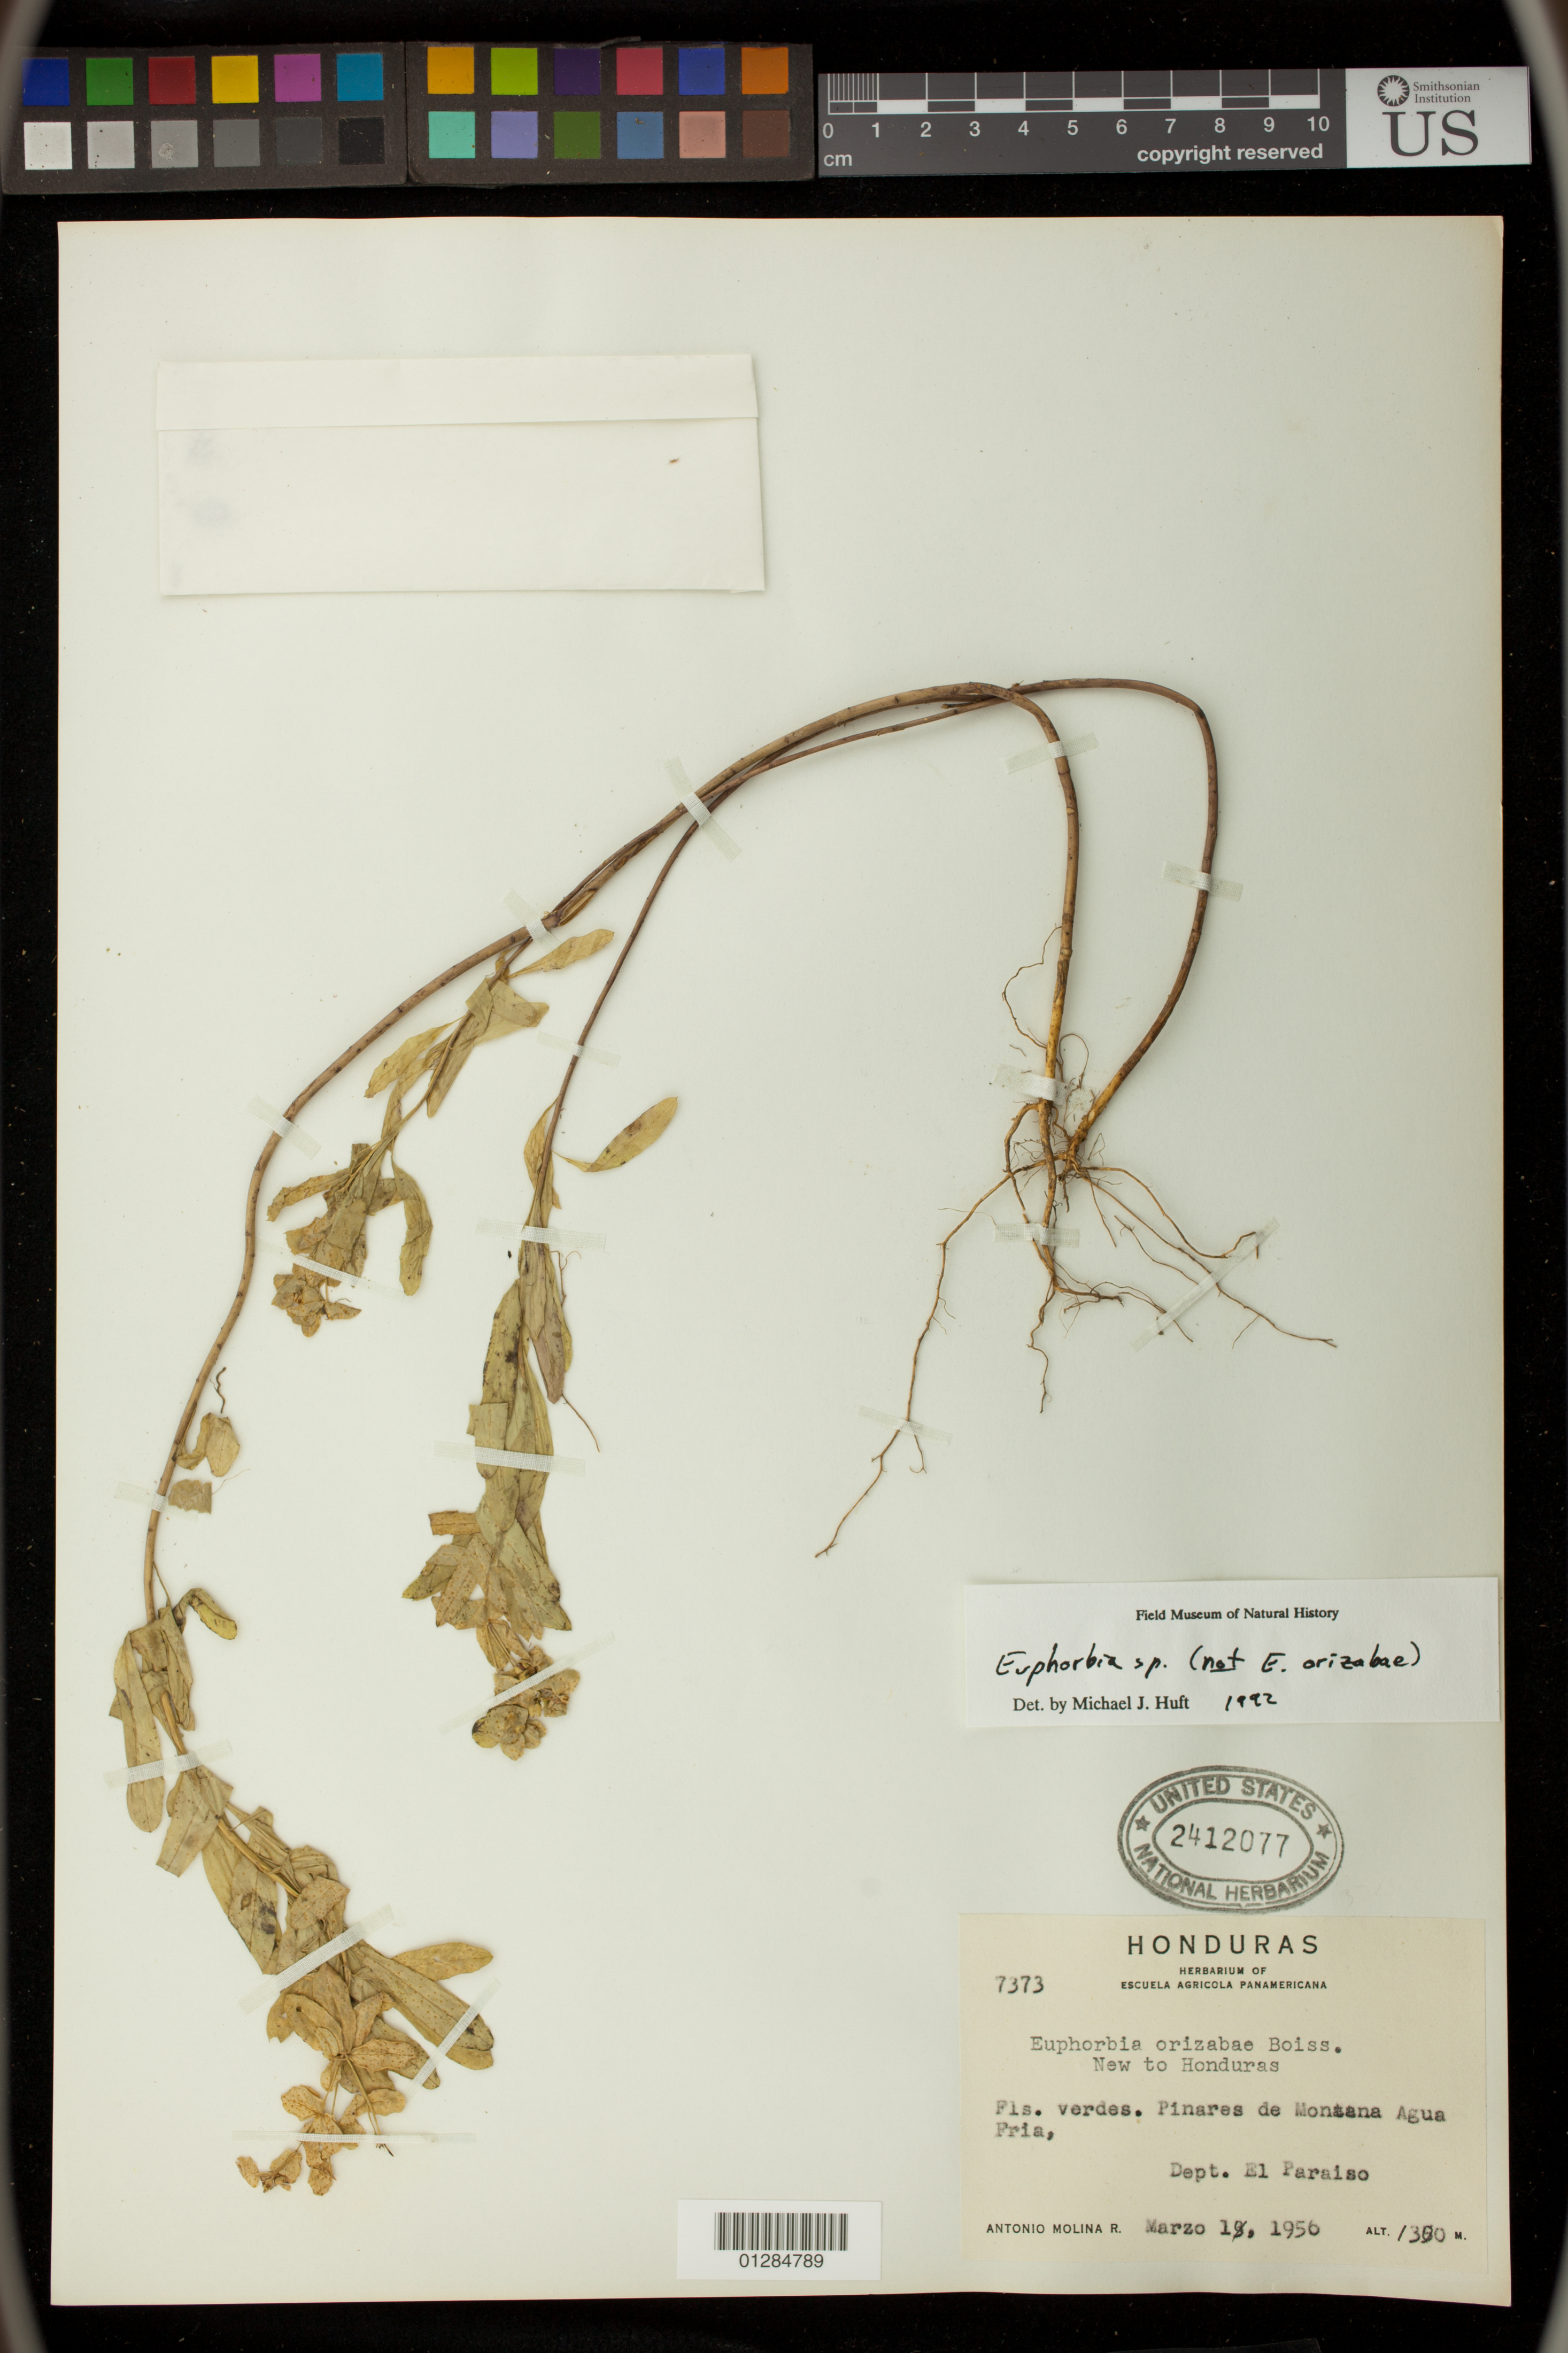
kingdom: Plantae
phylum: Tracheophyta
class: Magnoliopsida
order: Malpighiales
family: Euphorbiaceae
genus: Euphorbia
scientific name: Euphorbia sp.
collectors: A. Molina R.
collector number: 7373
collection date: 1956-03-14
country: Honduras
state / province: El Paraíso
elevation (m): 1300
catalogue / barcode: US 2412077